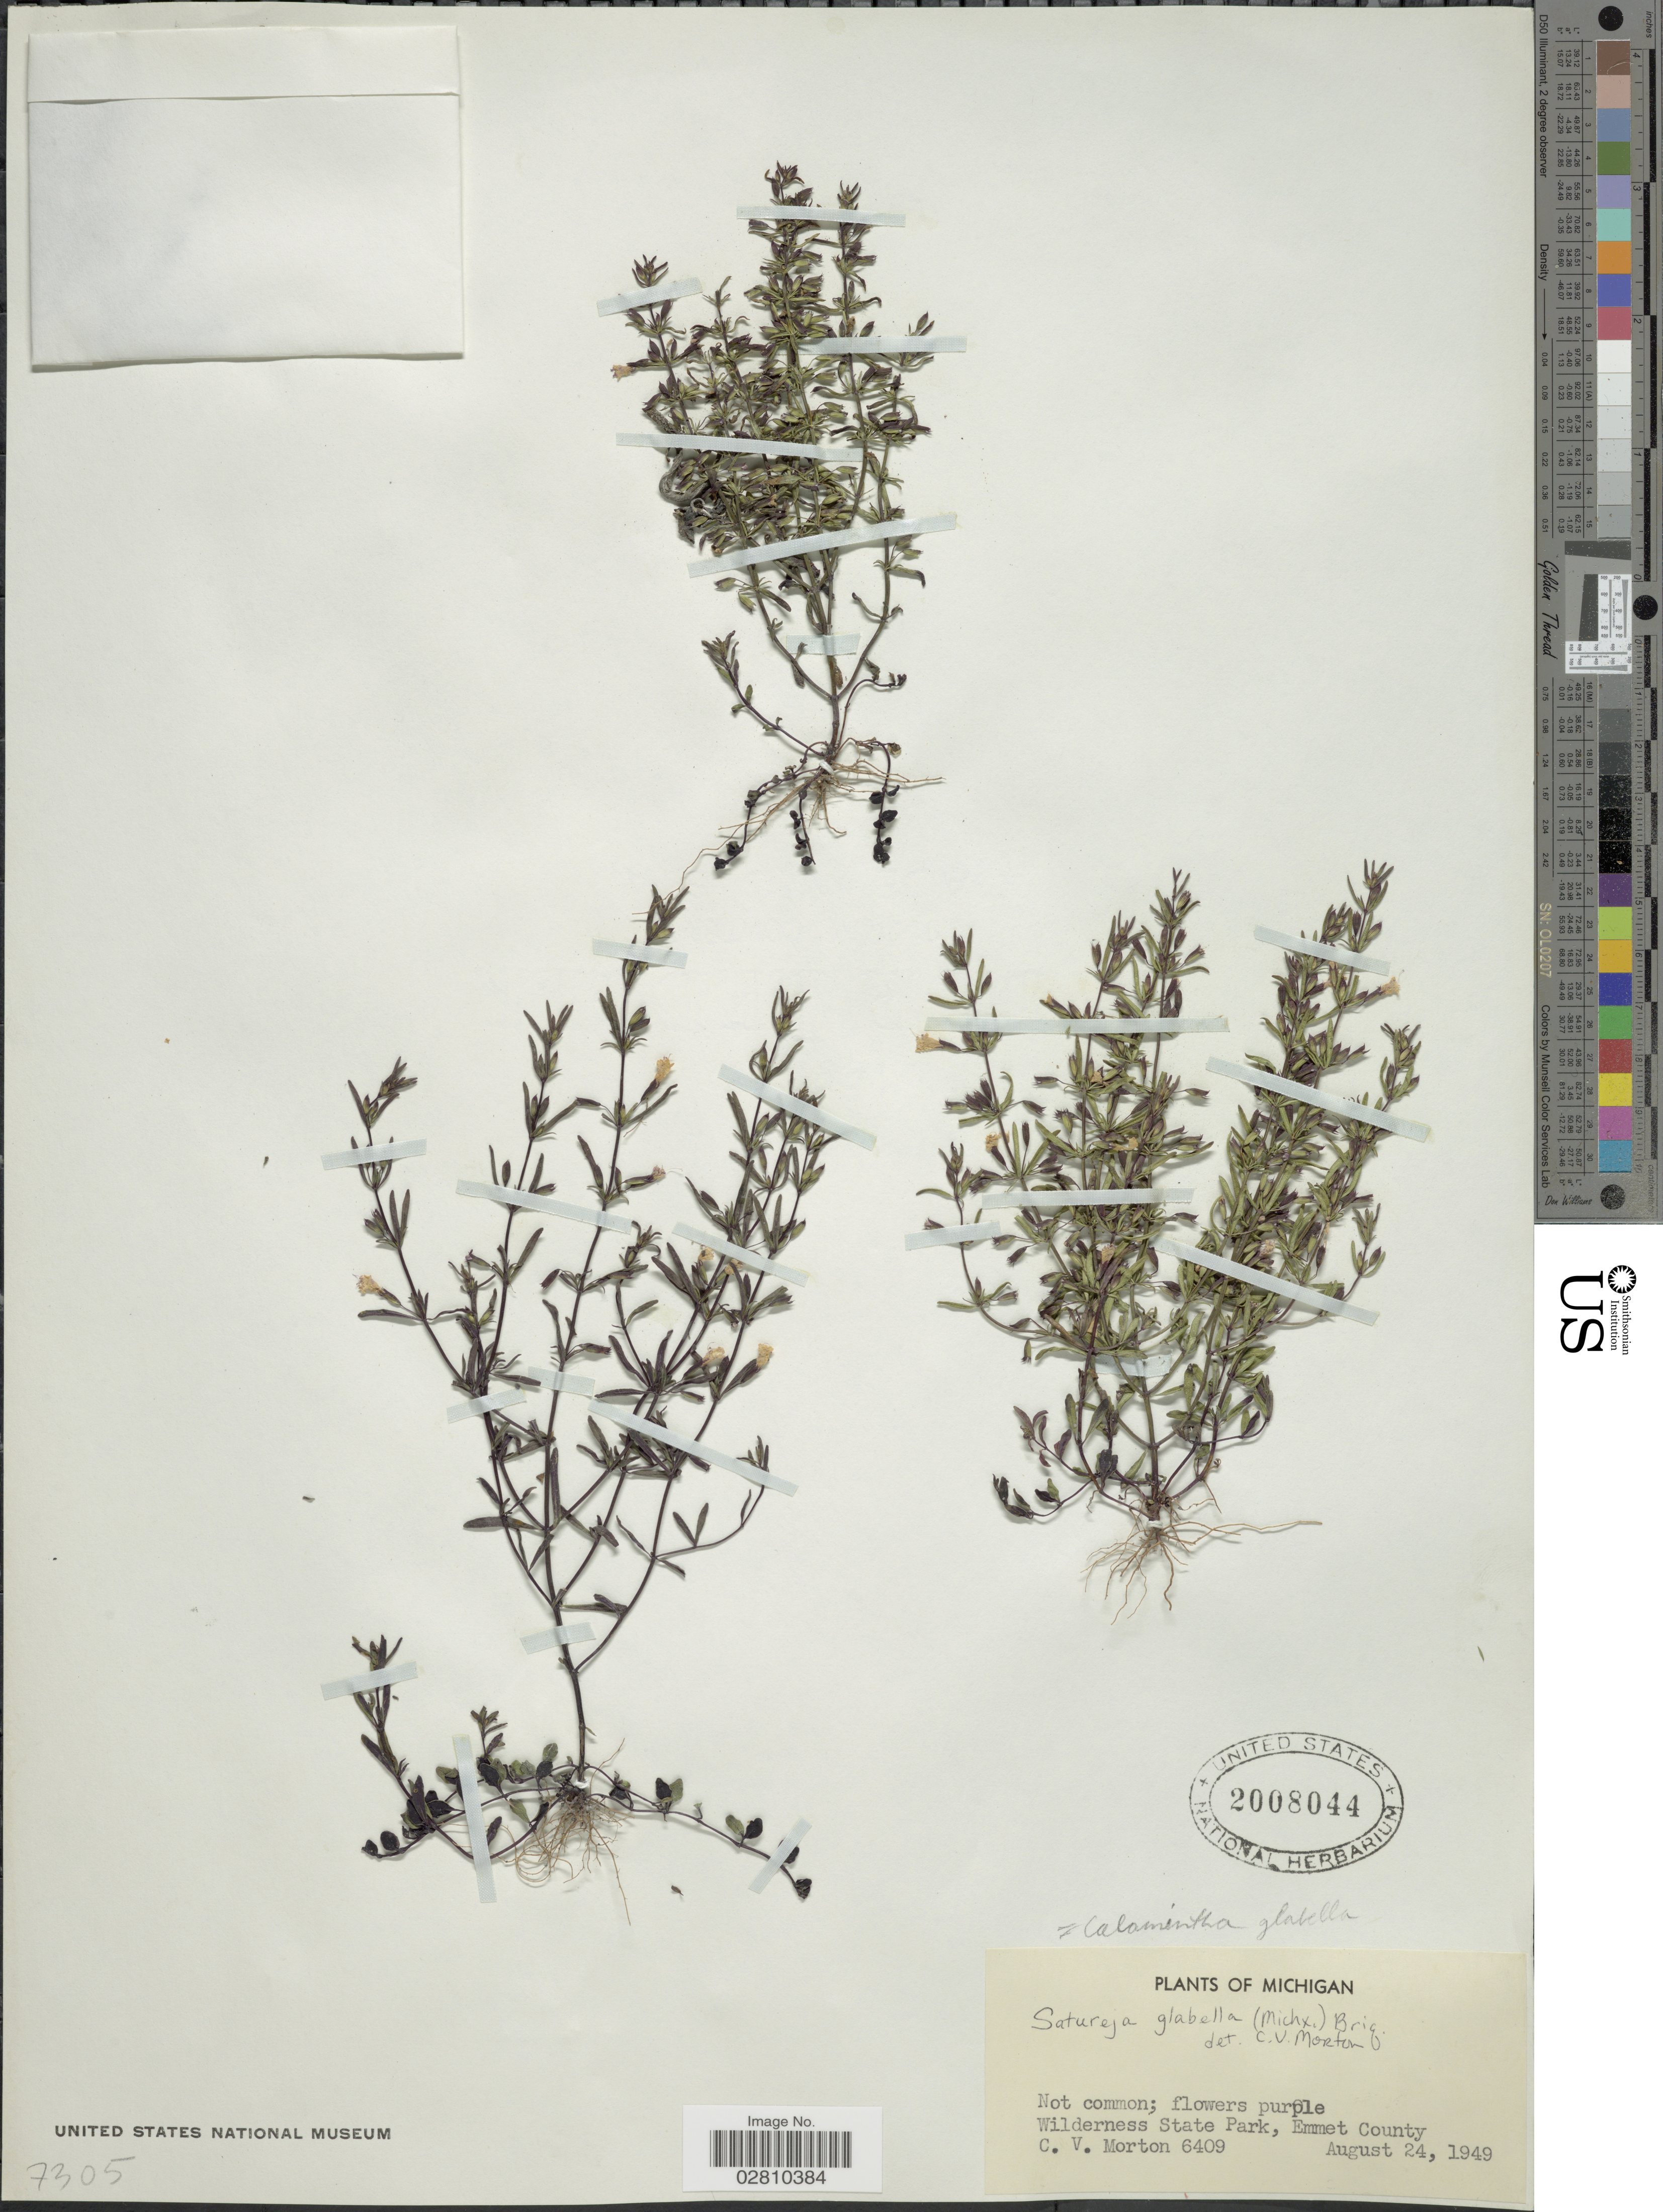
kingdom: Plantae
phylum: Tracheophyta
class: Magnoliopsida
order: Lamiales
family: Lamiaceae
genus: Clinopodium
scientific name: Clinopodium glabrum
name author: (Nutt.) Kuntze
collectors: C. V. Morton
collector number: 6409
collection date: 1949-08-24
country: United States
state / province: Michigan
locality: Wilderness State Park, Emmet County.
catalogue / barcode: US 2008044